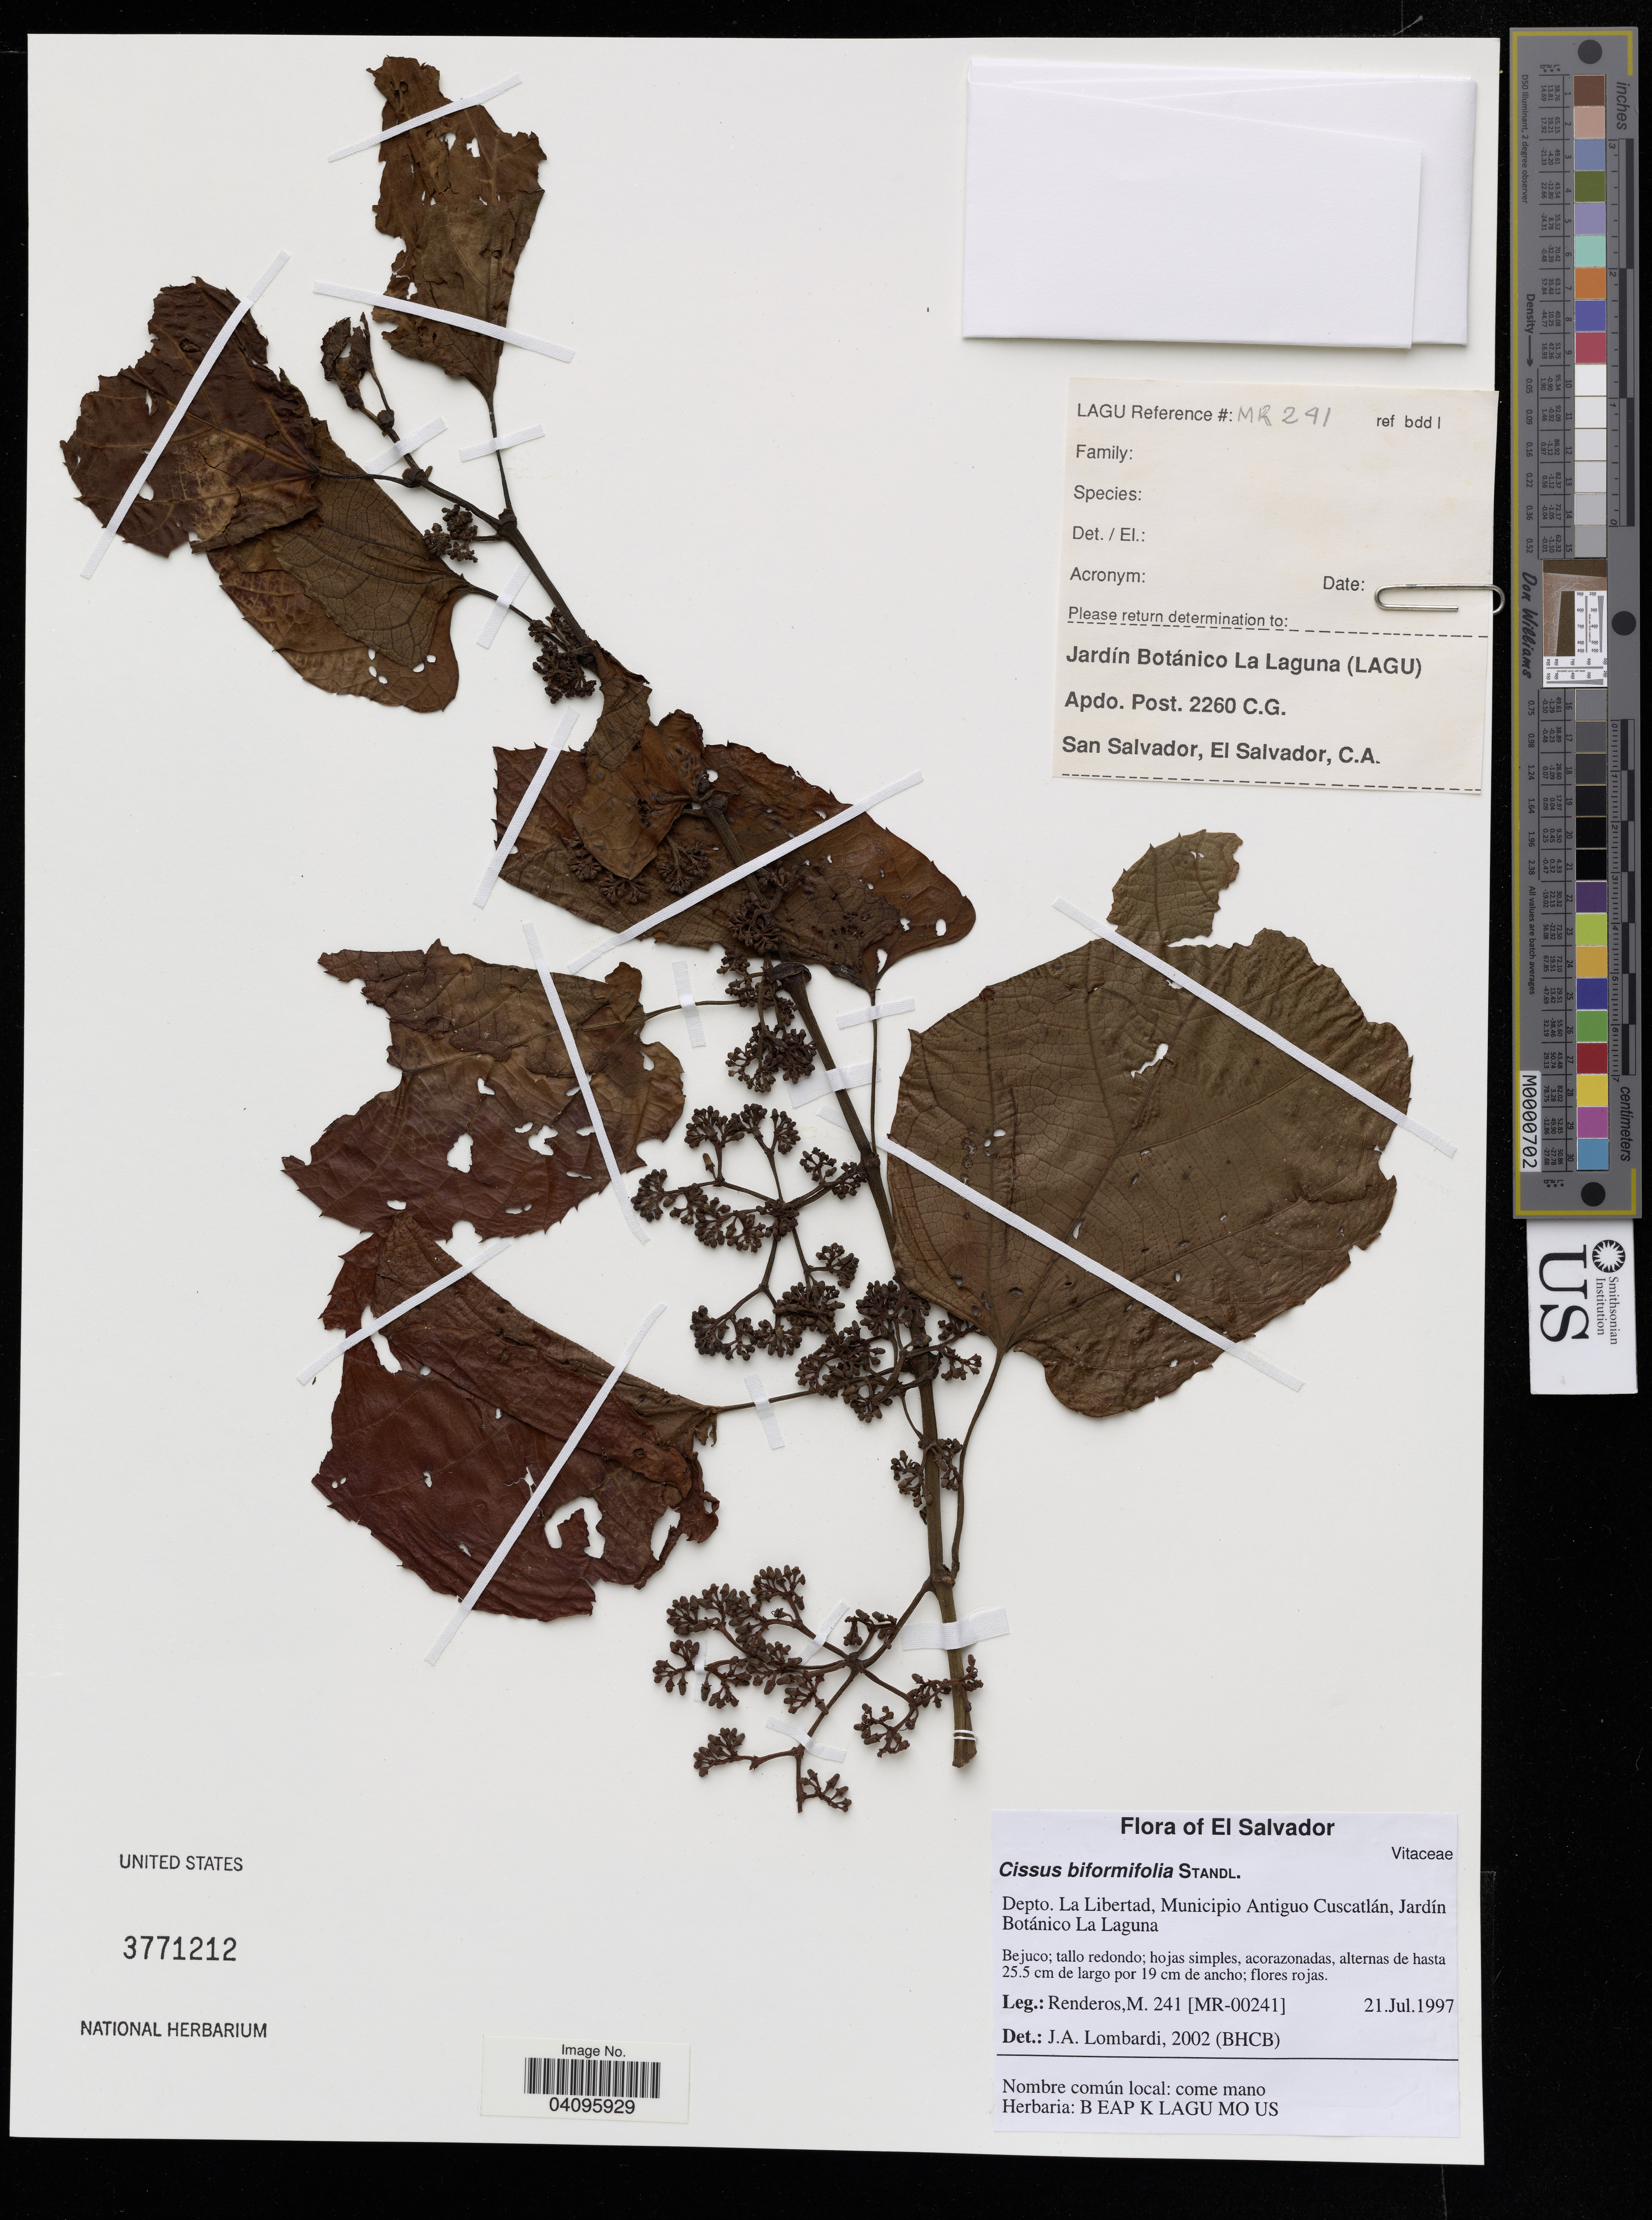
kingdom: Plantae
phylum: Tracheophyta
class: Magnoliopsida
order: Vitales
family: Vitaceae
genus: Cissus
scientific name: Cissus biformifolia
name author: Standl.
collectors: M. Renderos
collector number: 241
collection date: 1997-07-21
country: El Salvador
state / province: San Salvador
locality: Depto. La Libertad, Municipio Antiguo Cuscatlan, Jardin Botanico La Laguna.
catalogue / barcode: US 3771212